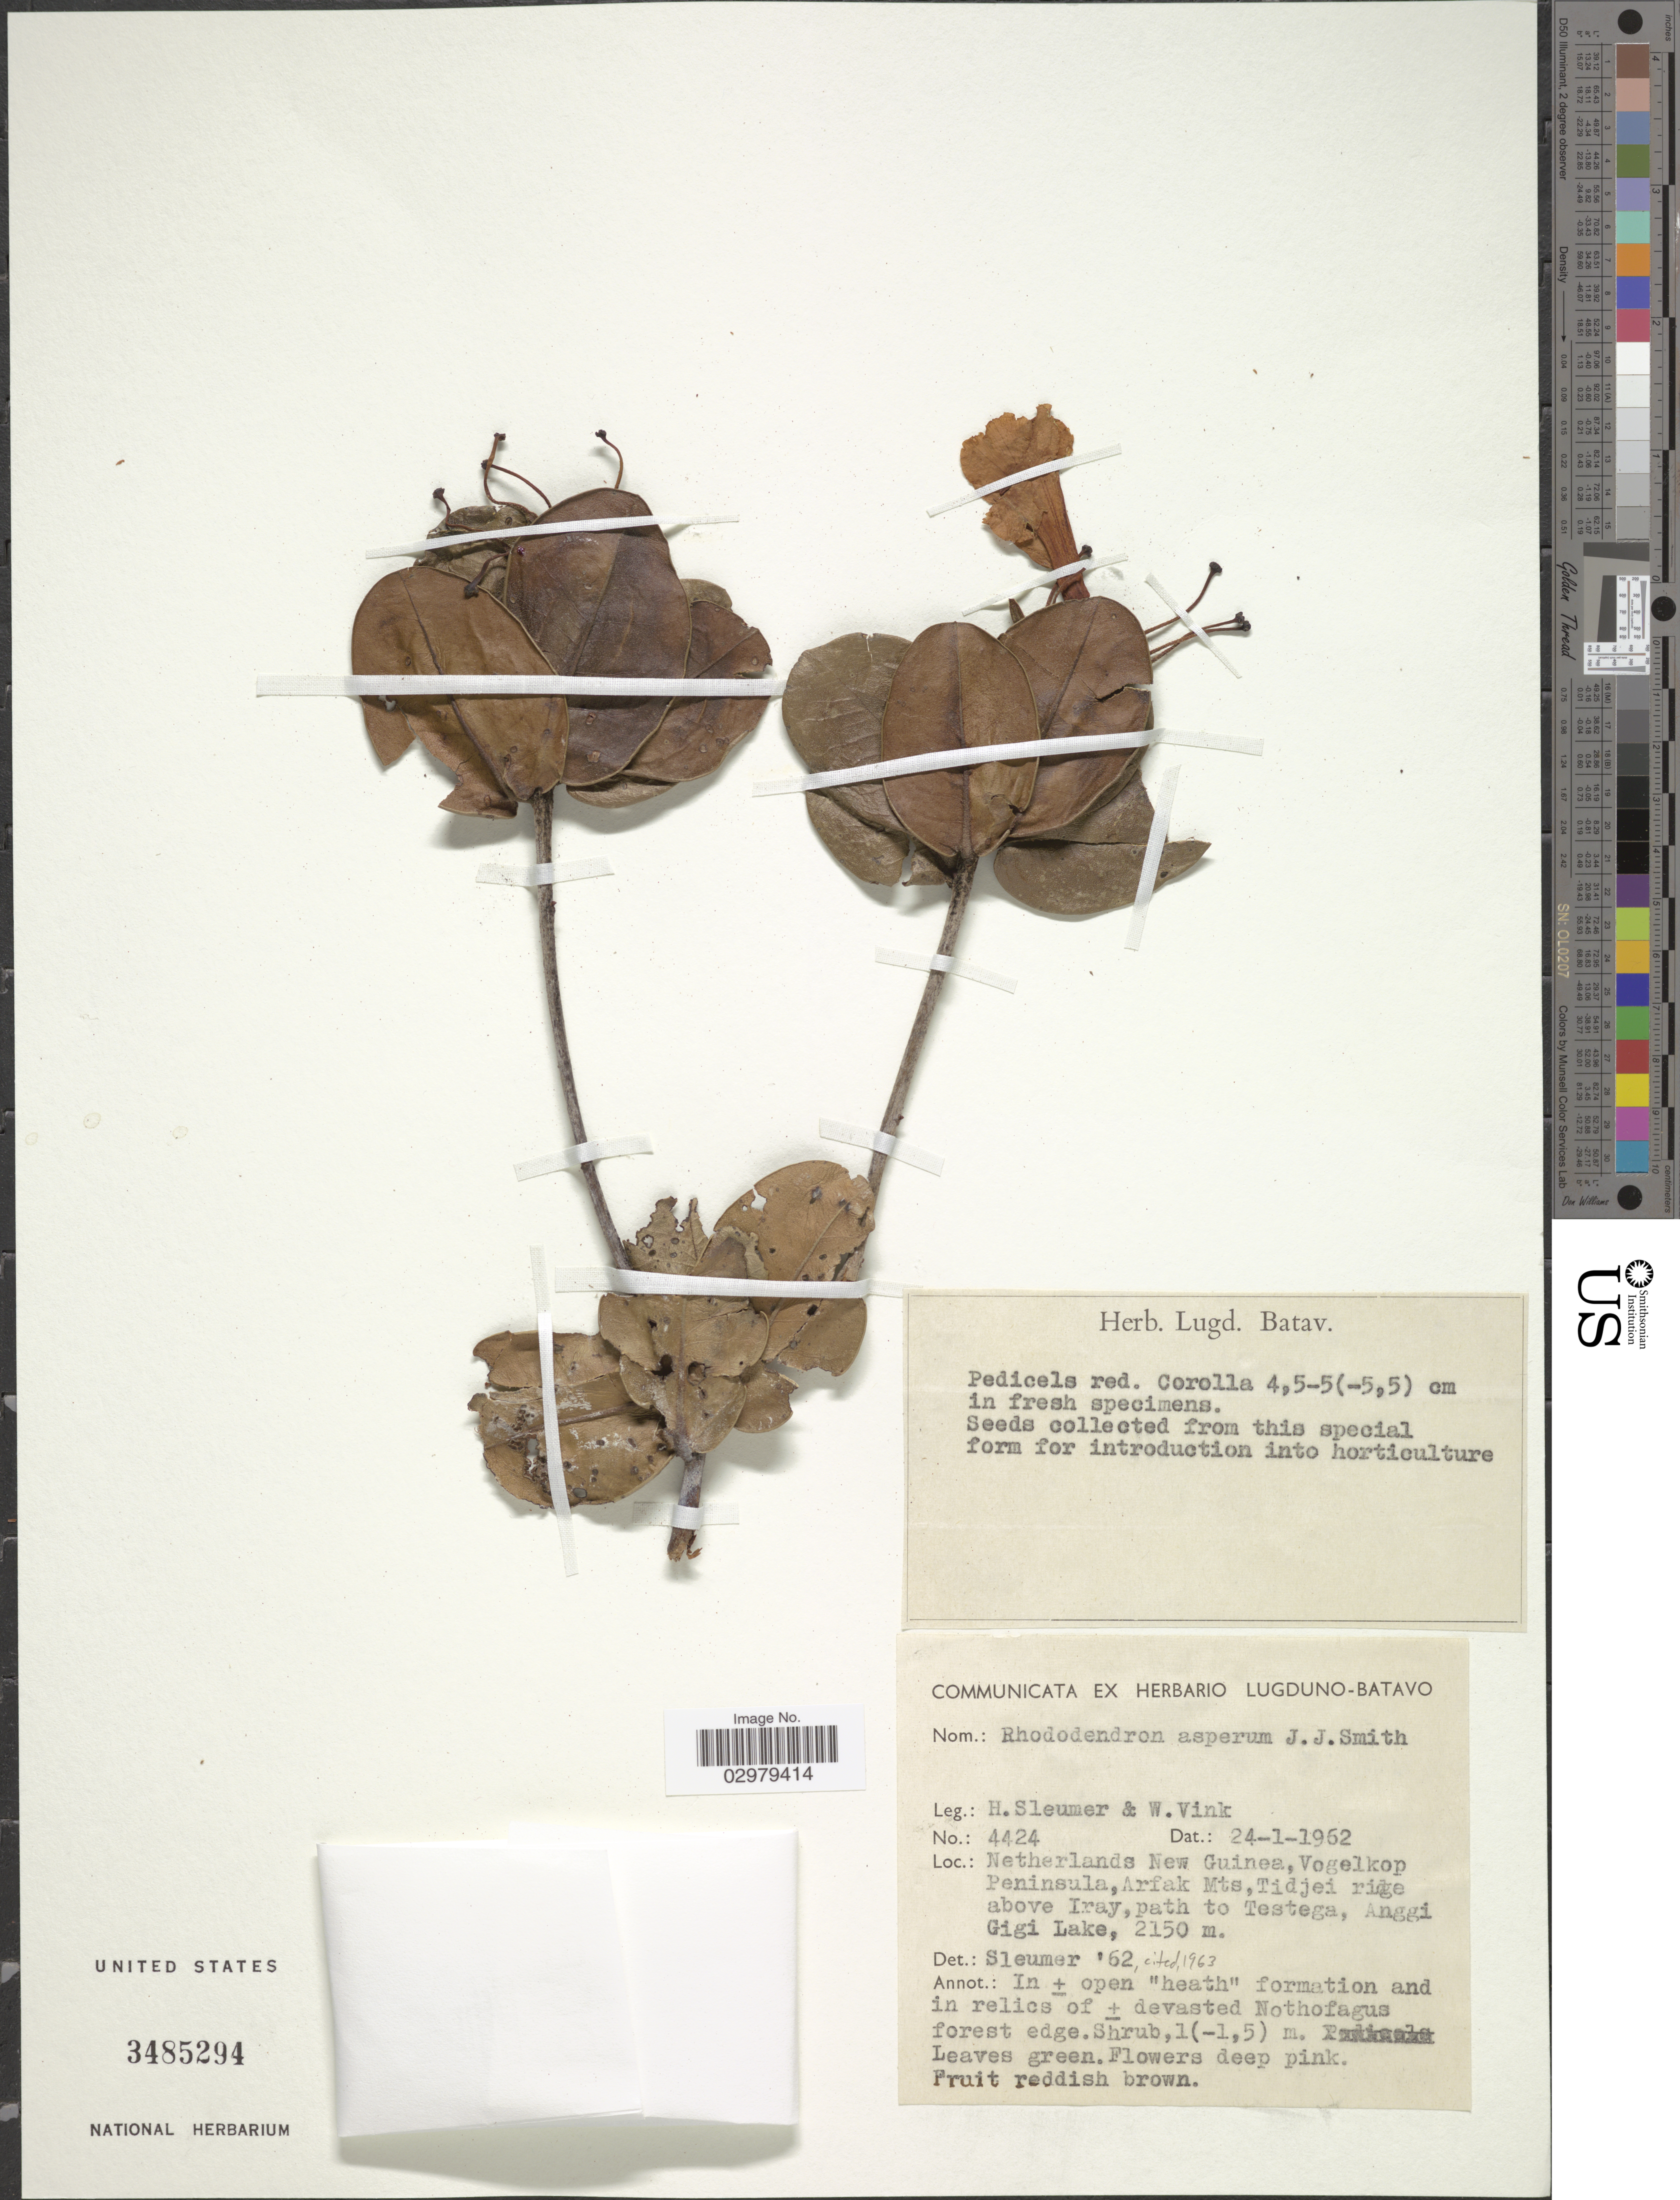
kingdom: Plantae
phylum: Tracheophyta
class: Magnoliopsida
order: Ericales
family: Ericaceae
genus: Rhododendron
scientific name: Rhododendron asperum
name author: J.J. Sm.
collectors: H. O. Sleumer & W. Vink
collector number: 4424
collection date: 1962-01-24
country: Indonesia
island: New Guinea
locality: Netherlands New Guinea, Vogelkop Peninsula, Arfak Mts, Tidjei ridge above Iray, path to Testega, Anggi Gigi Lake.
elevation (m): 2150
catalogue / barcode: US 3485294